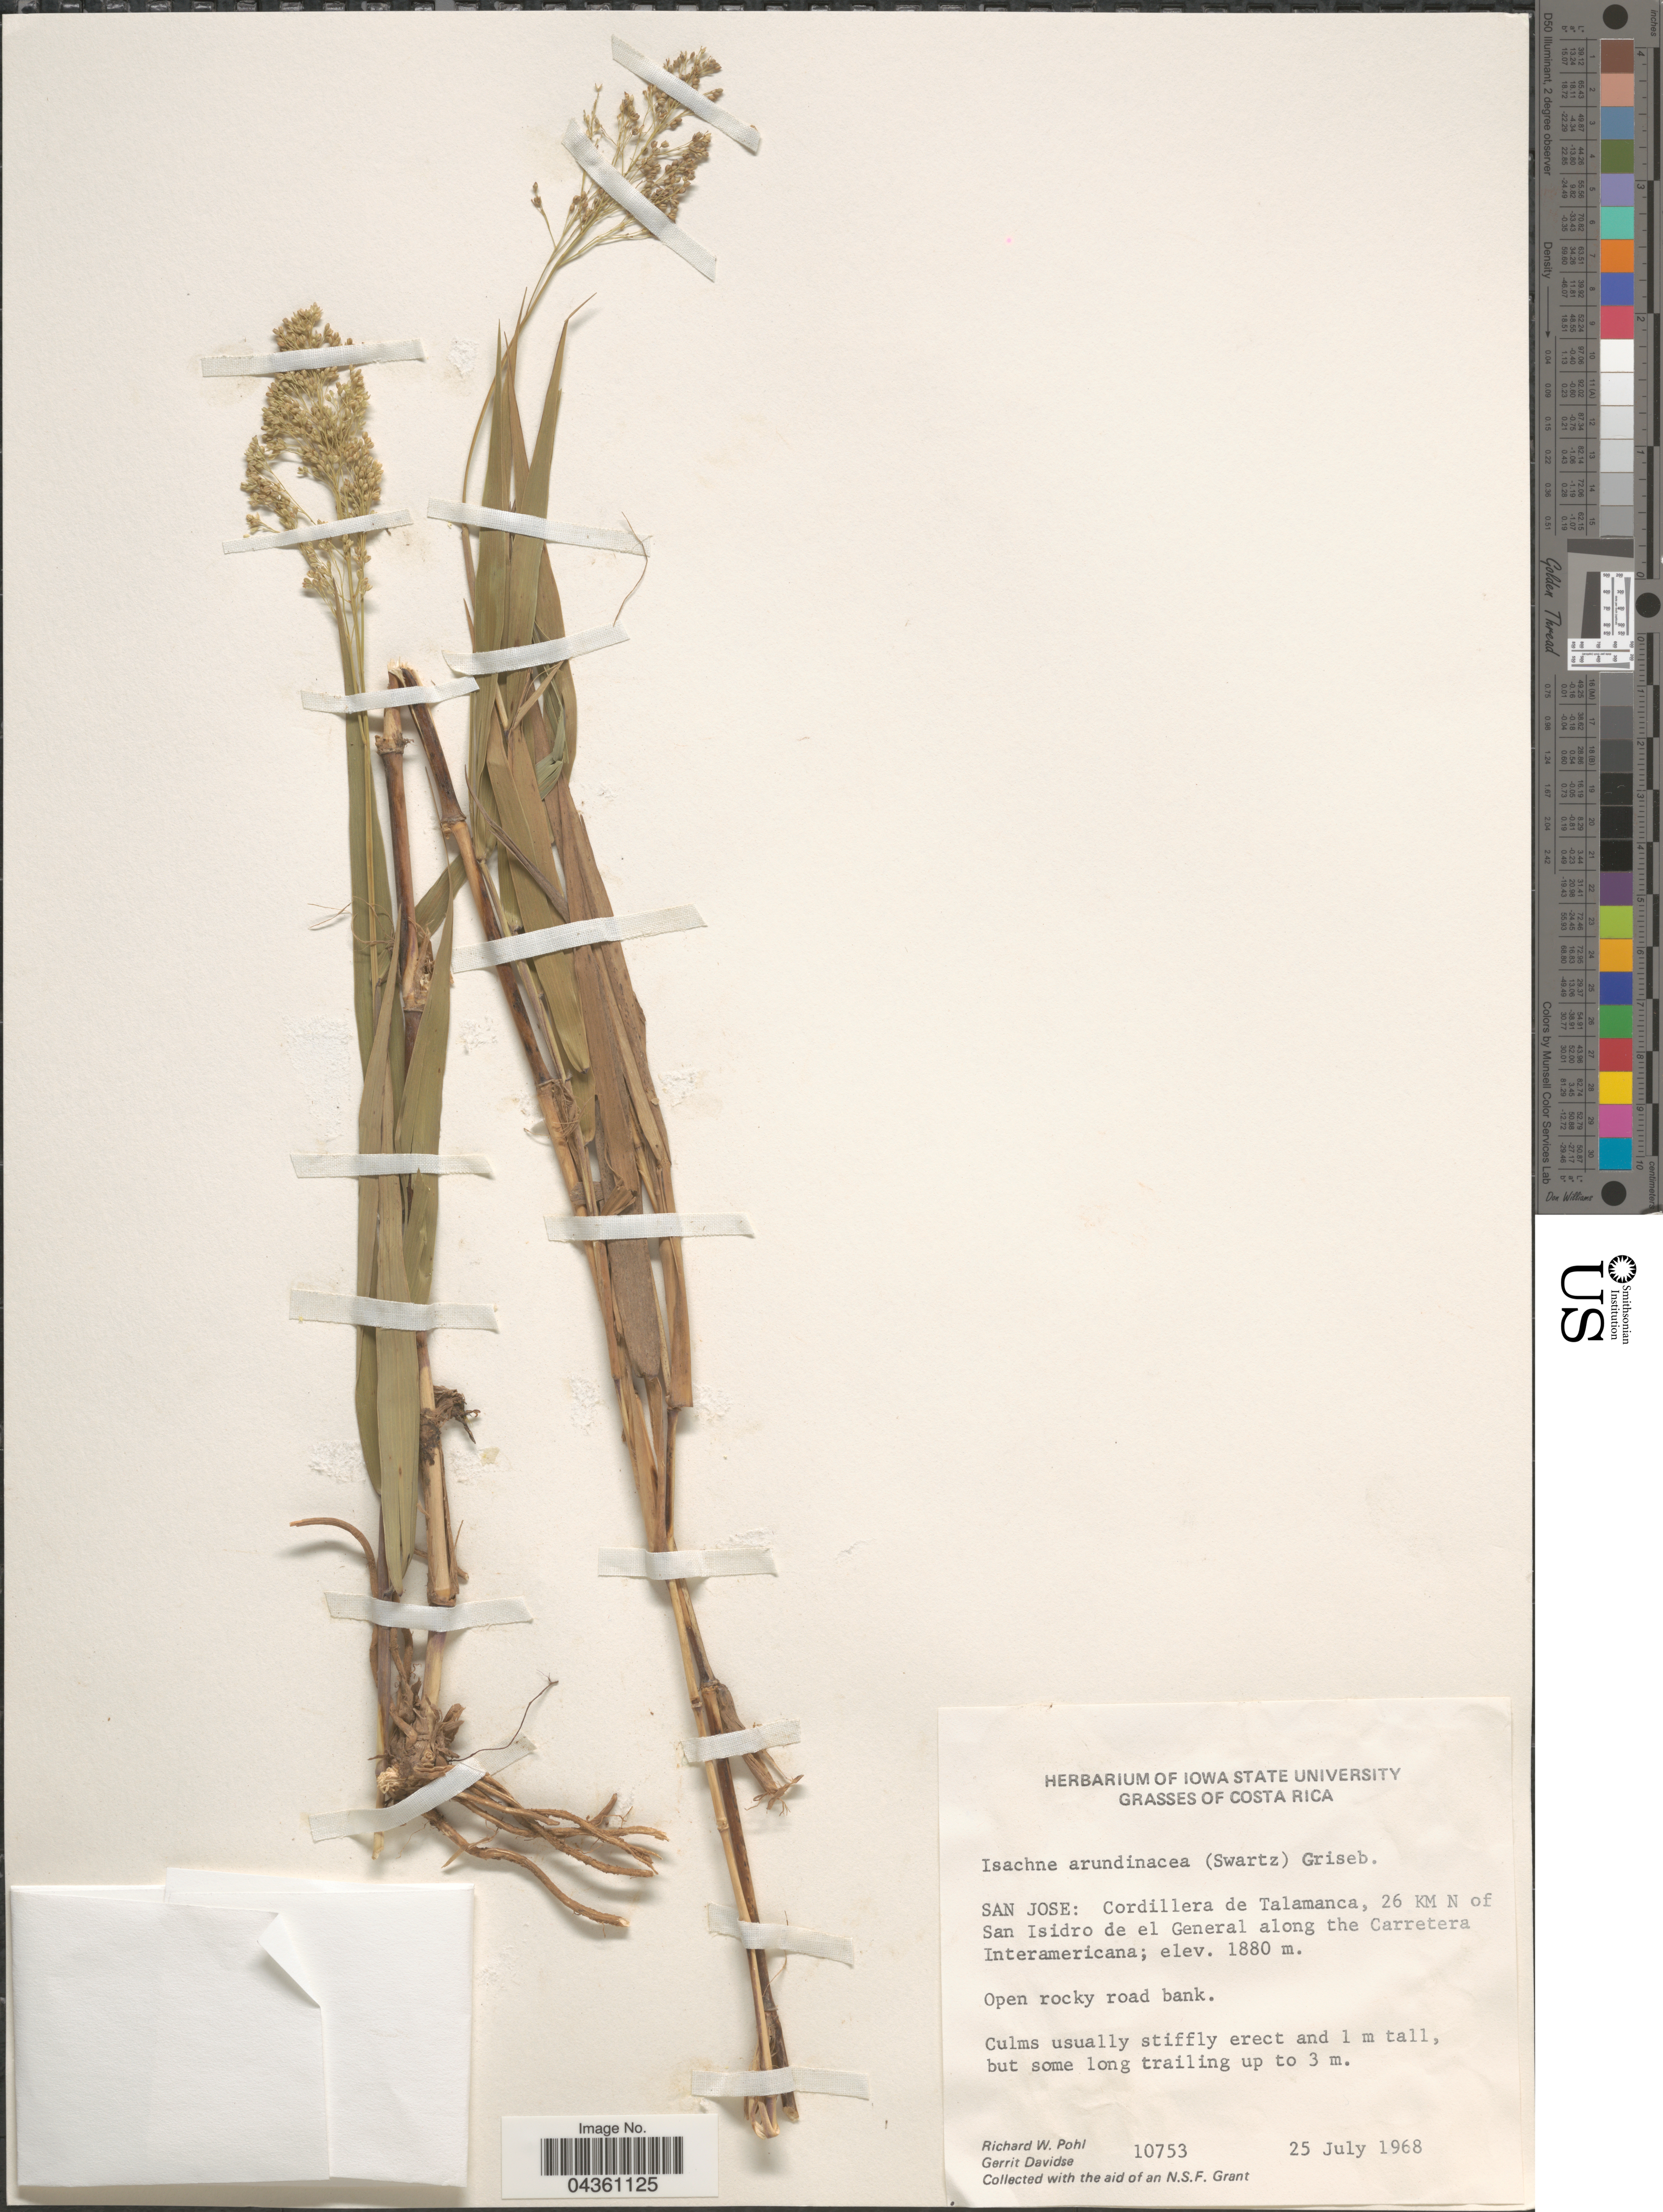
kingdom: Plantae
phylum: Tracheophyta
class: Liliopsida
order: Poales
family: Poaceae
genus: Isachne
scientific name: Isachne arundinacea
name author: (Sw.) Griseb.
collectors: R. W. Pohl & G. Davidse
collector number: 10753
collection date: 1968-07-25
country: Costa Rica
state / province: San José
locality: Cordillera de Talamanca, 26 KM N of San Isidro de el General along the Carretera Interamericana.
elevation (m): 1880